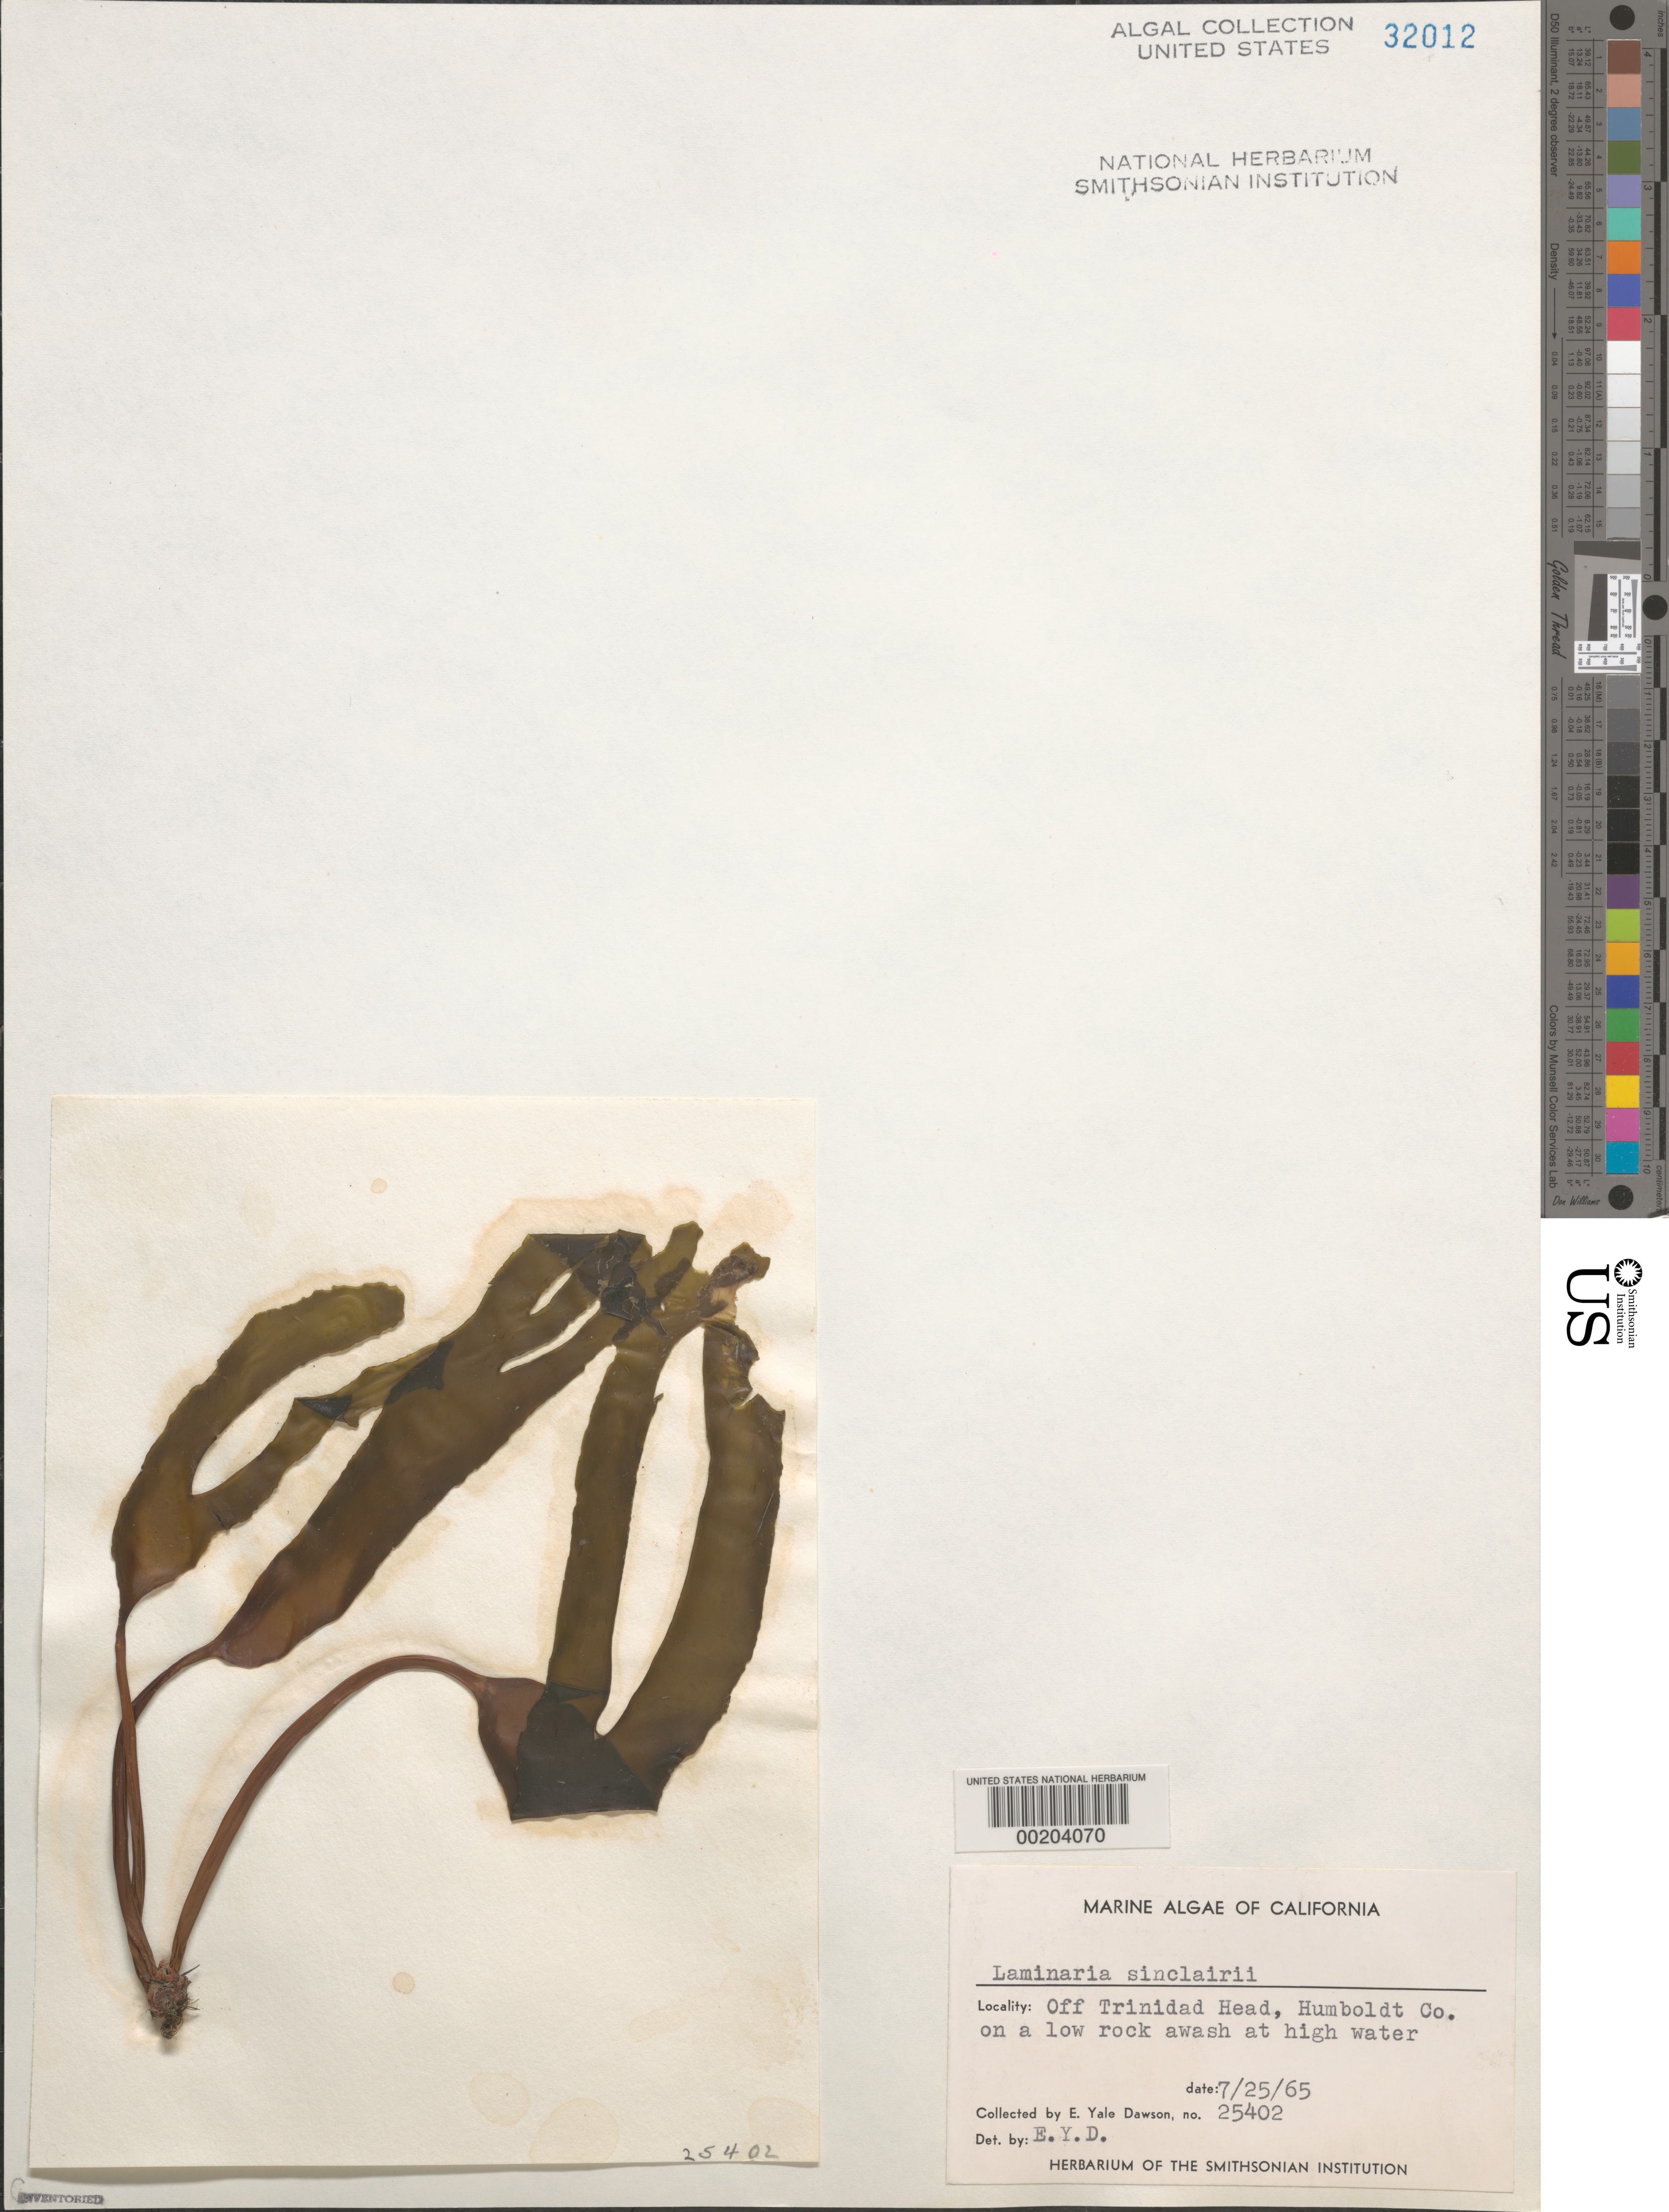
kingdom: Chromista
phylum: Ochrophyta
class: Phaeophyceae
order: Laminariales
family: Laminariaceae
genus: Laminaria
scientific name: Laminaria sinclairii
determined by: Dawson, E. Y.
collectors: E. Y. Dawson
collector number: EYD 25402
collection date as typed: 25 Jul 1965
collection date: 1965-07-25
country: United States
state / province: California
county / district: Humboldt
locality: Off Trinidad Head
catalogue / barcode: US 32012